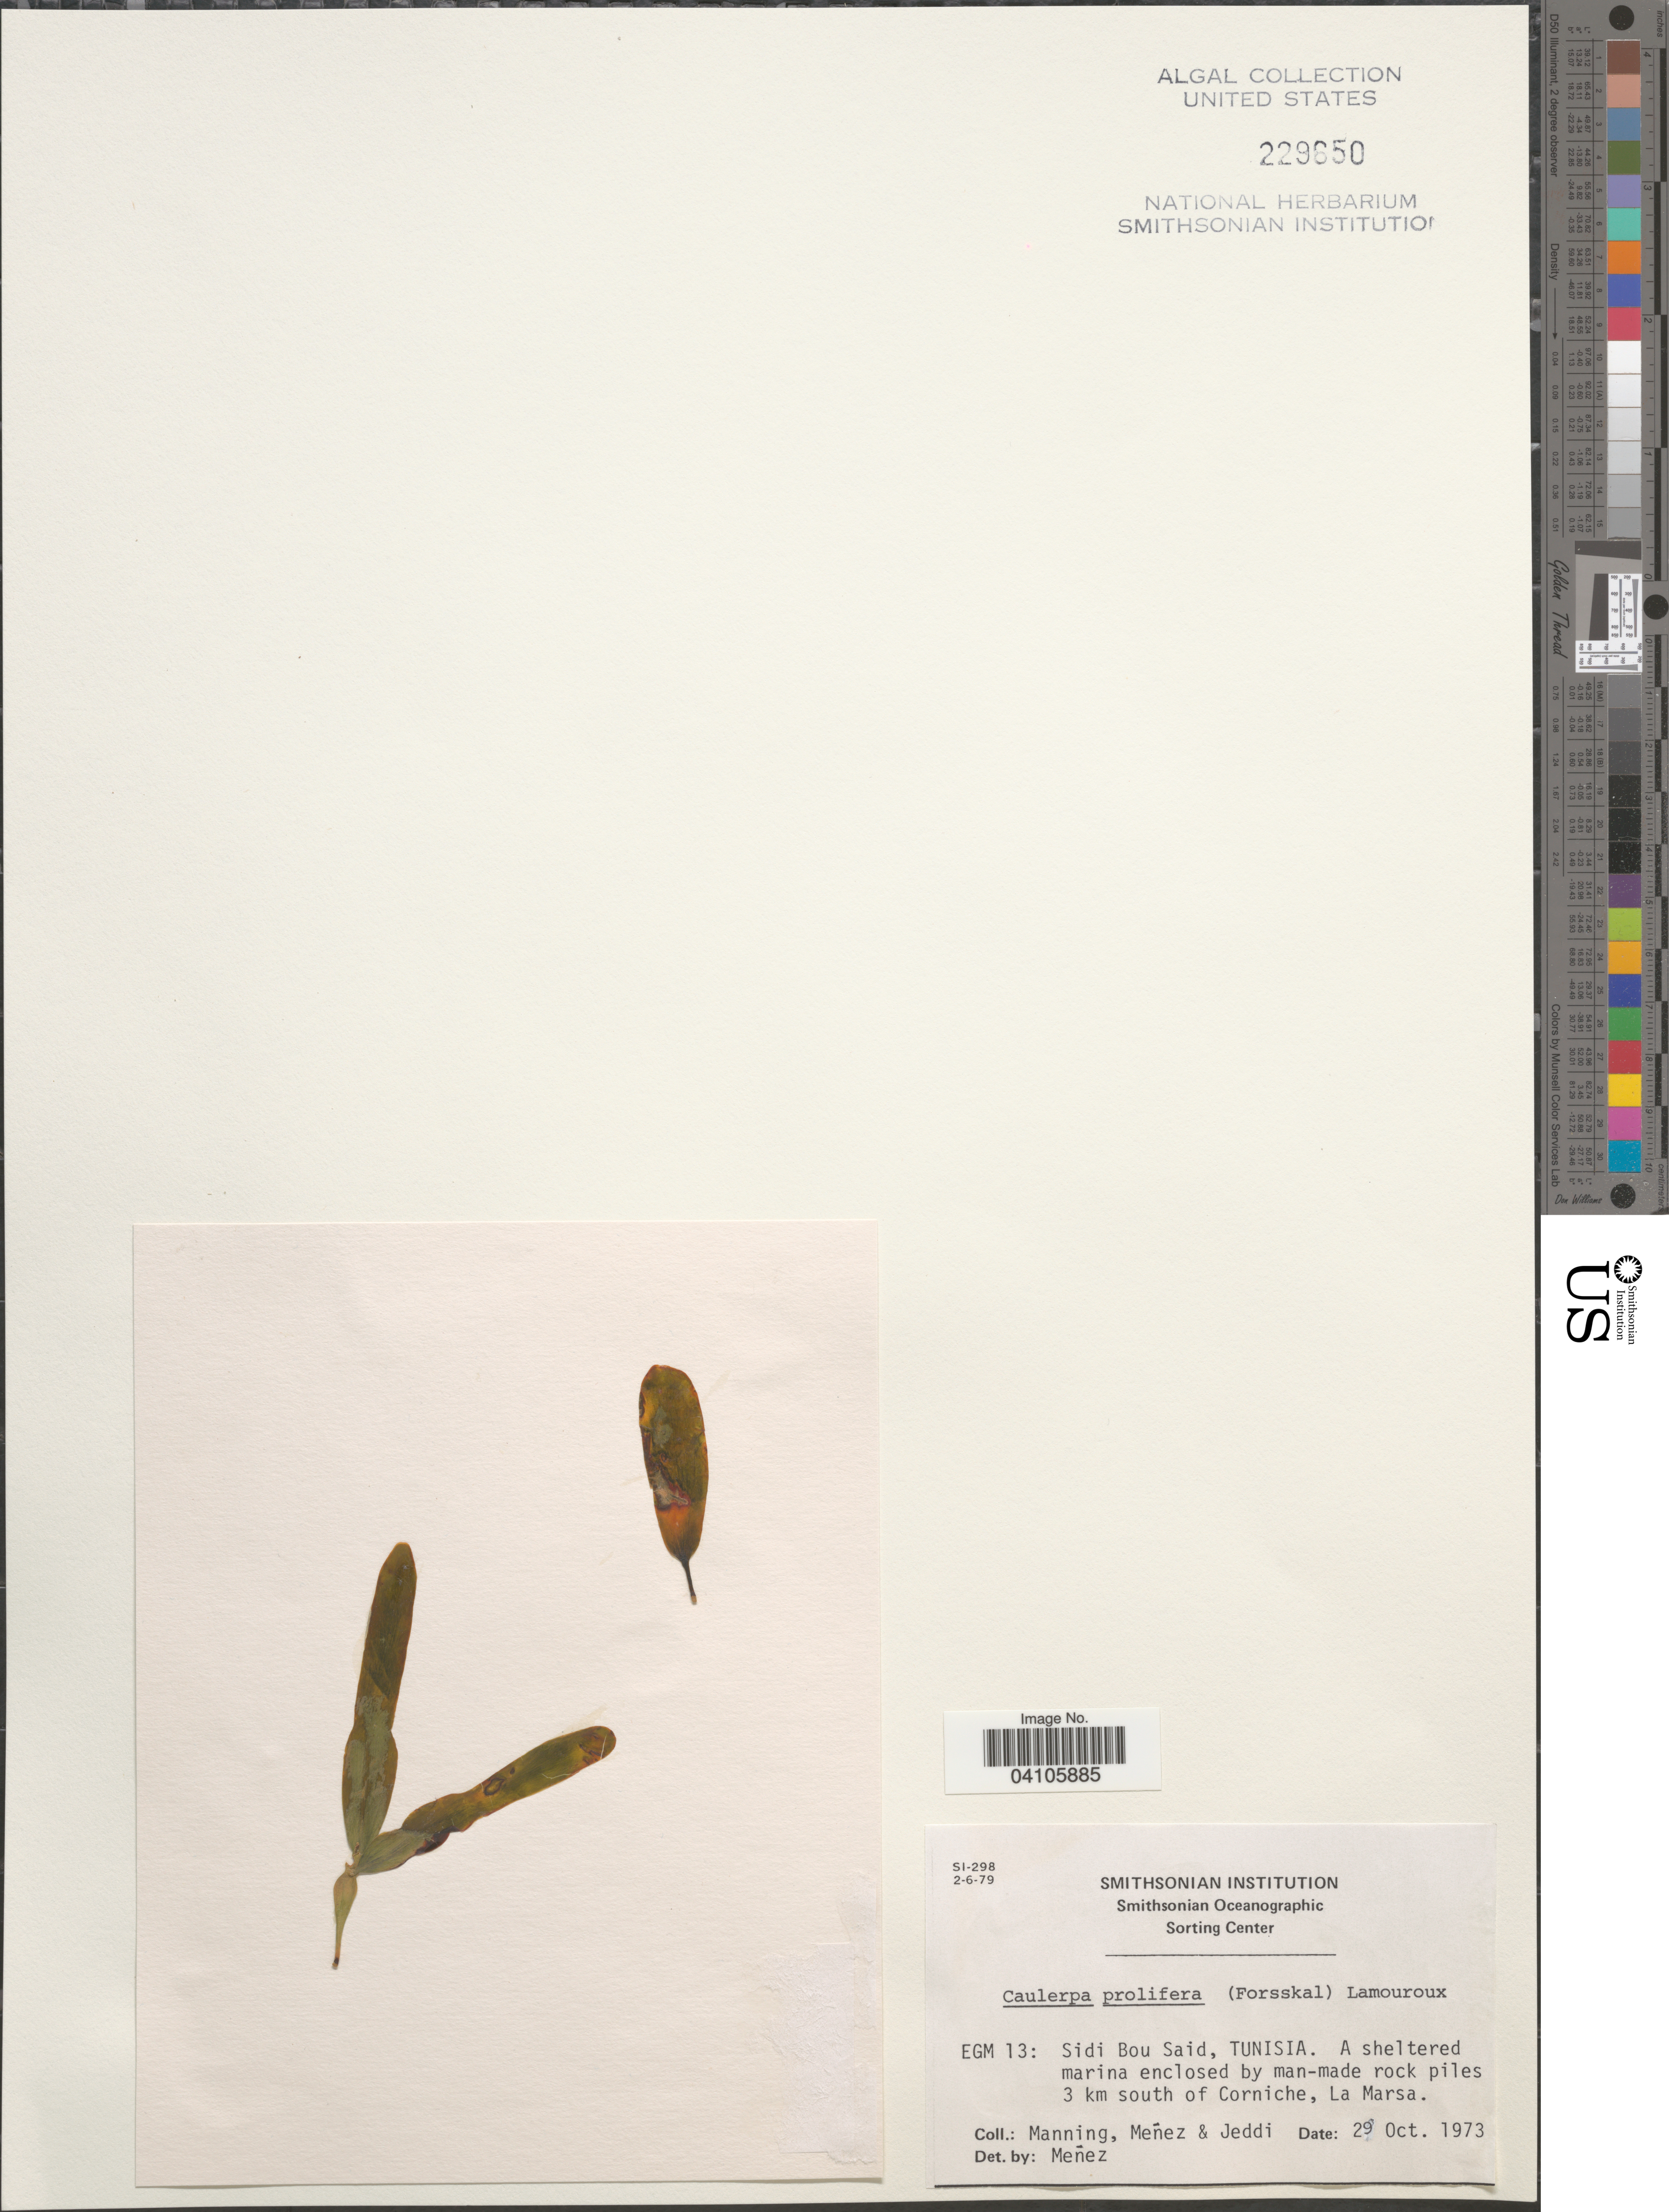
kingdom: Plantae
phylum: Chlorophyta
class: Ulvophyceae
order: Bryopsidales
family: Caulerpaceae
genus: Caulerpa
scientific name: Caulerpa prolifera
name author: (Forssk.) J.V.Lamouroux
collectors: Manning, Menez & -. Jeddi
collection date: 1973-10-29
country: Tunisia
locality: EGM 13: Sidi Bou Said. A sheltered marina enclosed by man-made rock piles 3 km south of Corniche, La Marsa.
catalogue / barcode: US 229650